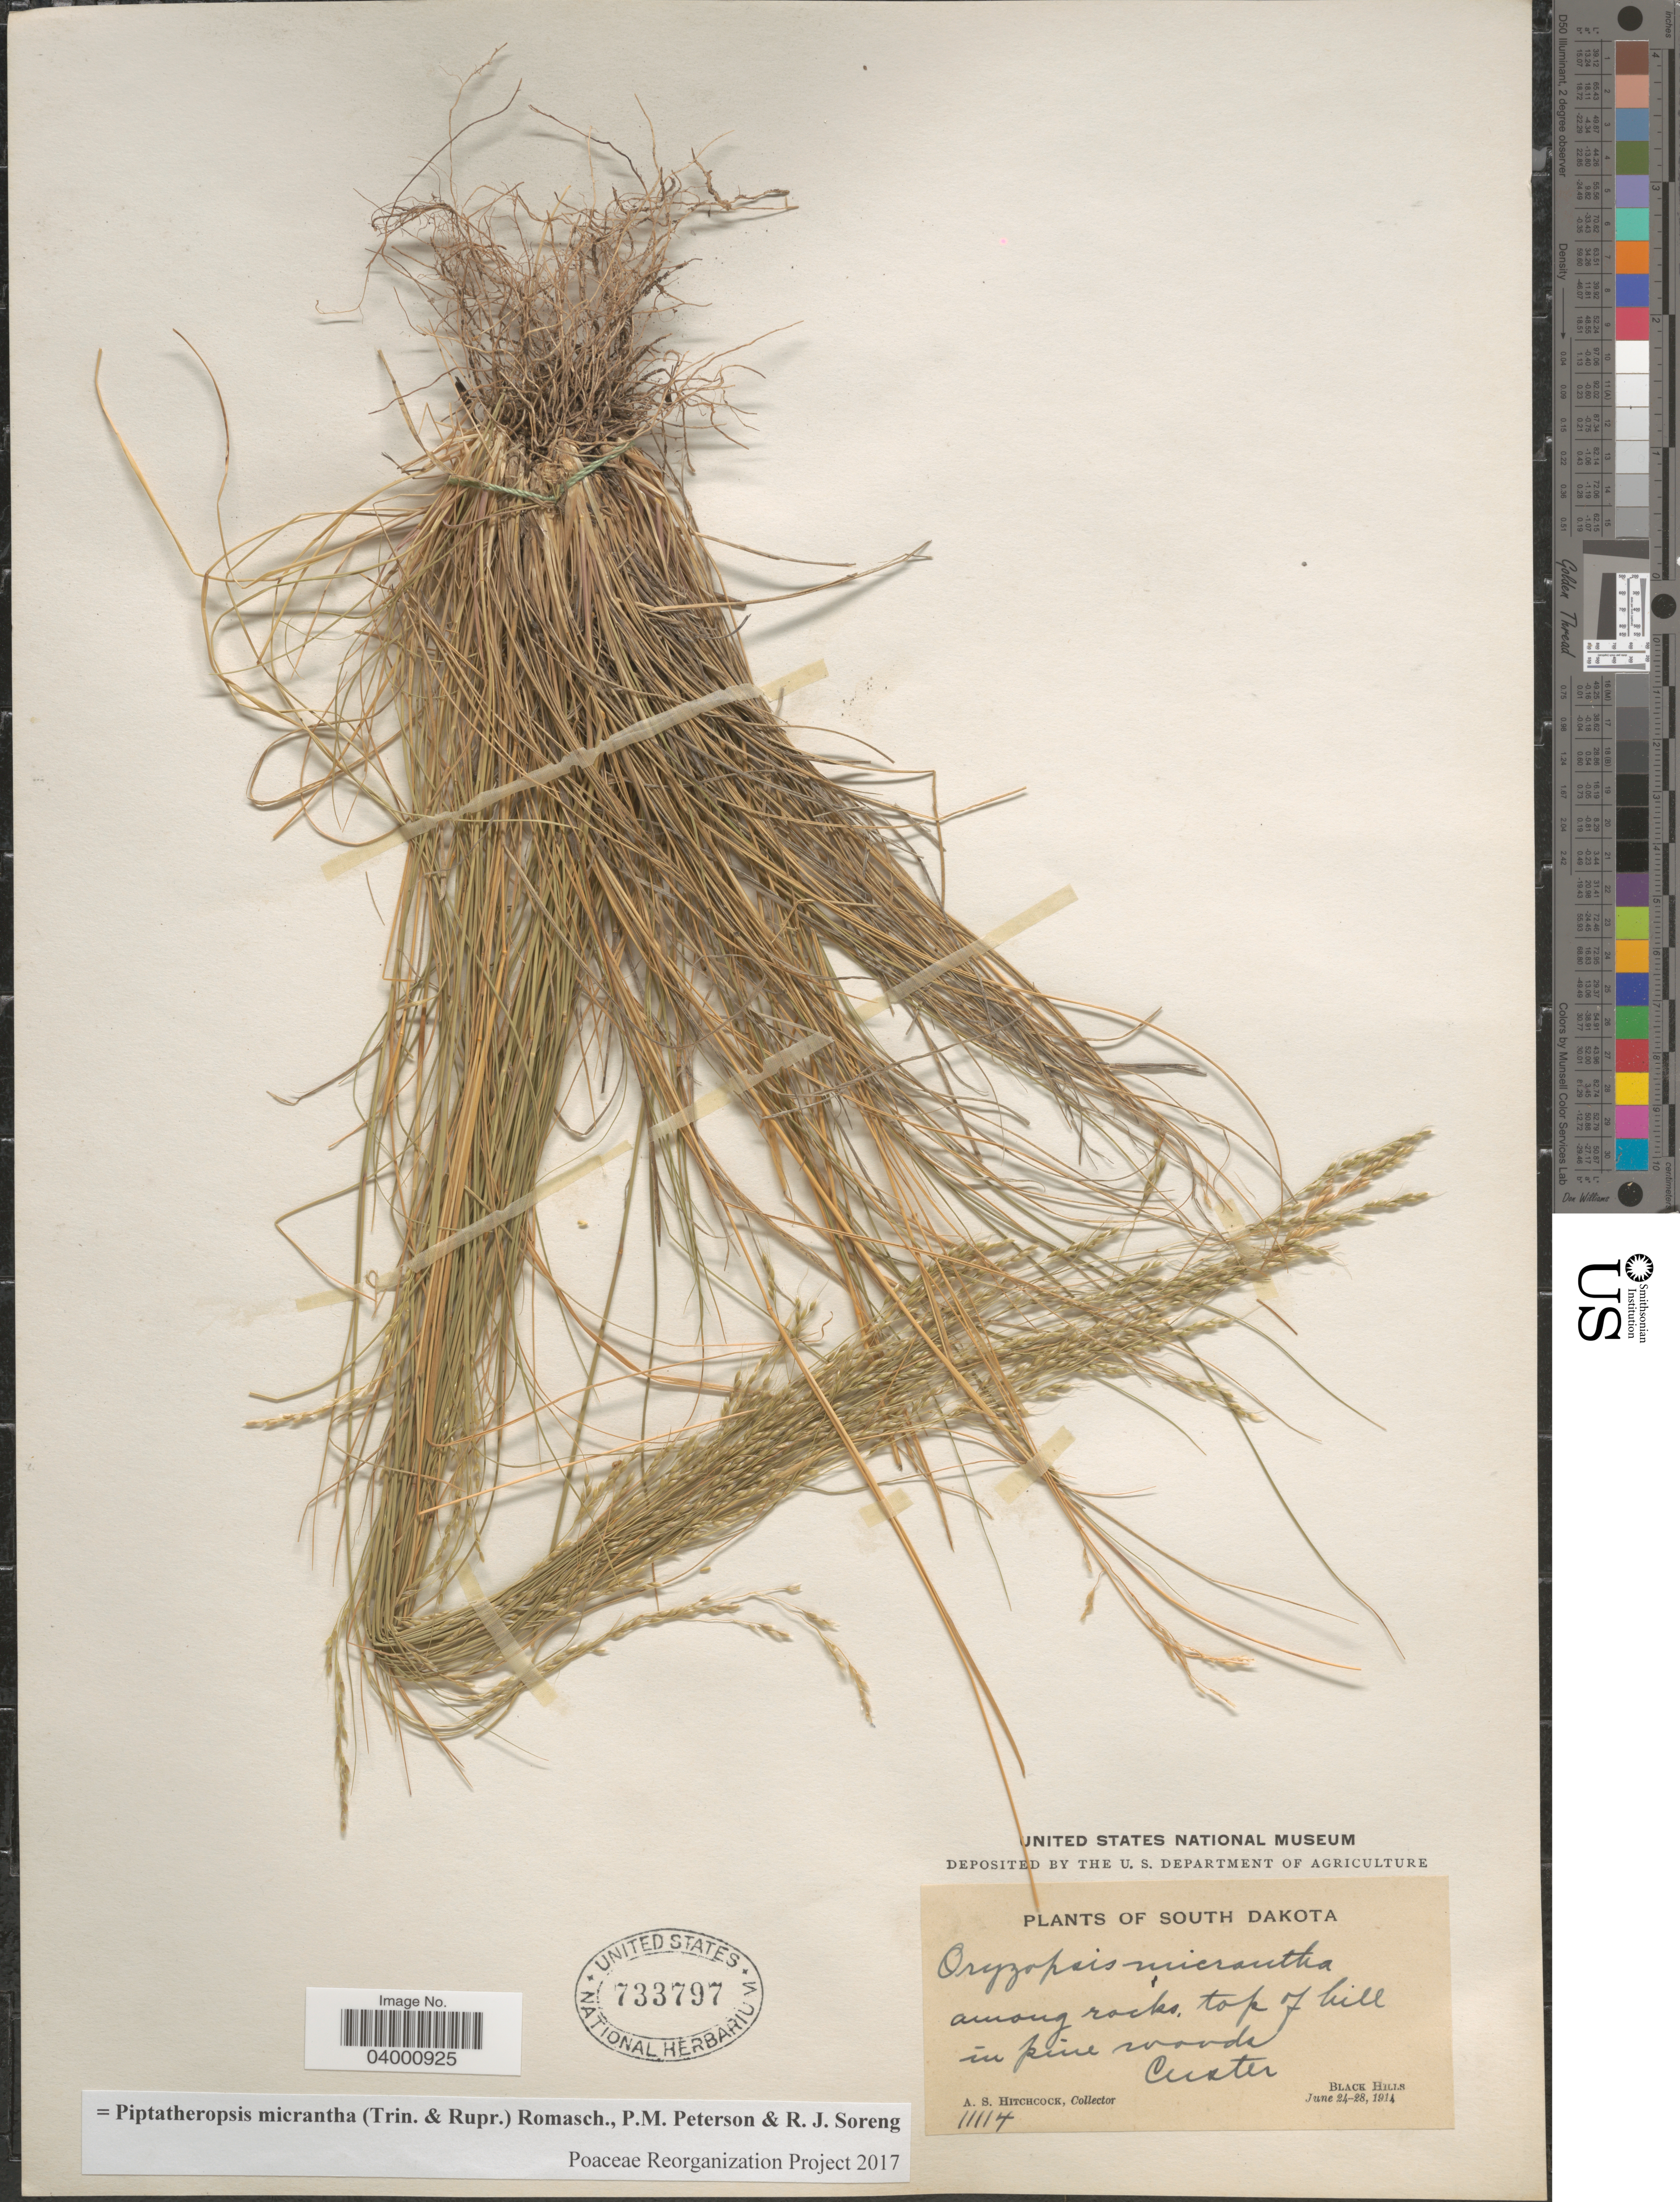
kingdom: Plantae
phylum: Tracheophyta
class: Liliopsida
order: Poales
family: Poaceae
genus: Piptatheropsis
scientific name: Piptatheropsis micrantha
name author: (Trin. & Rupr.) Romasch.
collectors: A. S. Hitchcock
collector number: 1114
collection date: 1914-06-24/1914-06-28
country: United States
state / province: South Dakota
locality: Custer. Black Hills.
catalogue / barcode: US 733797